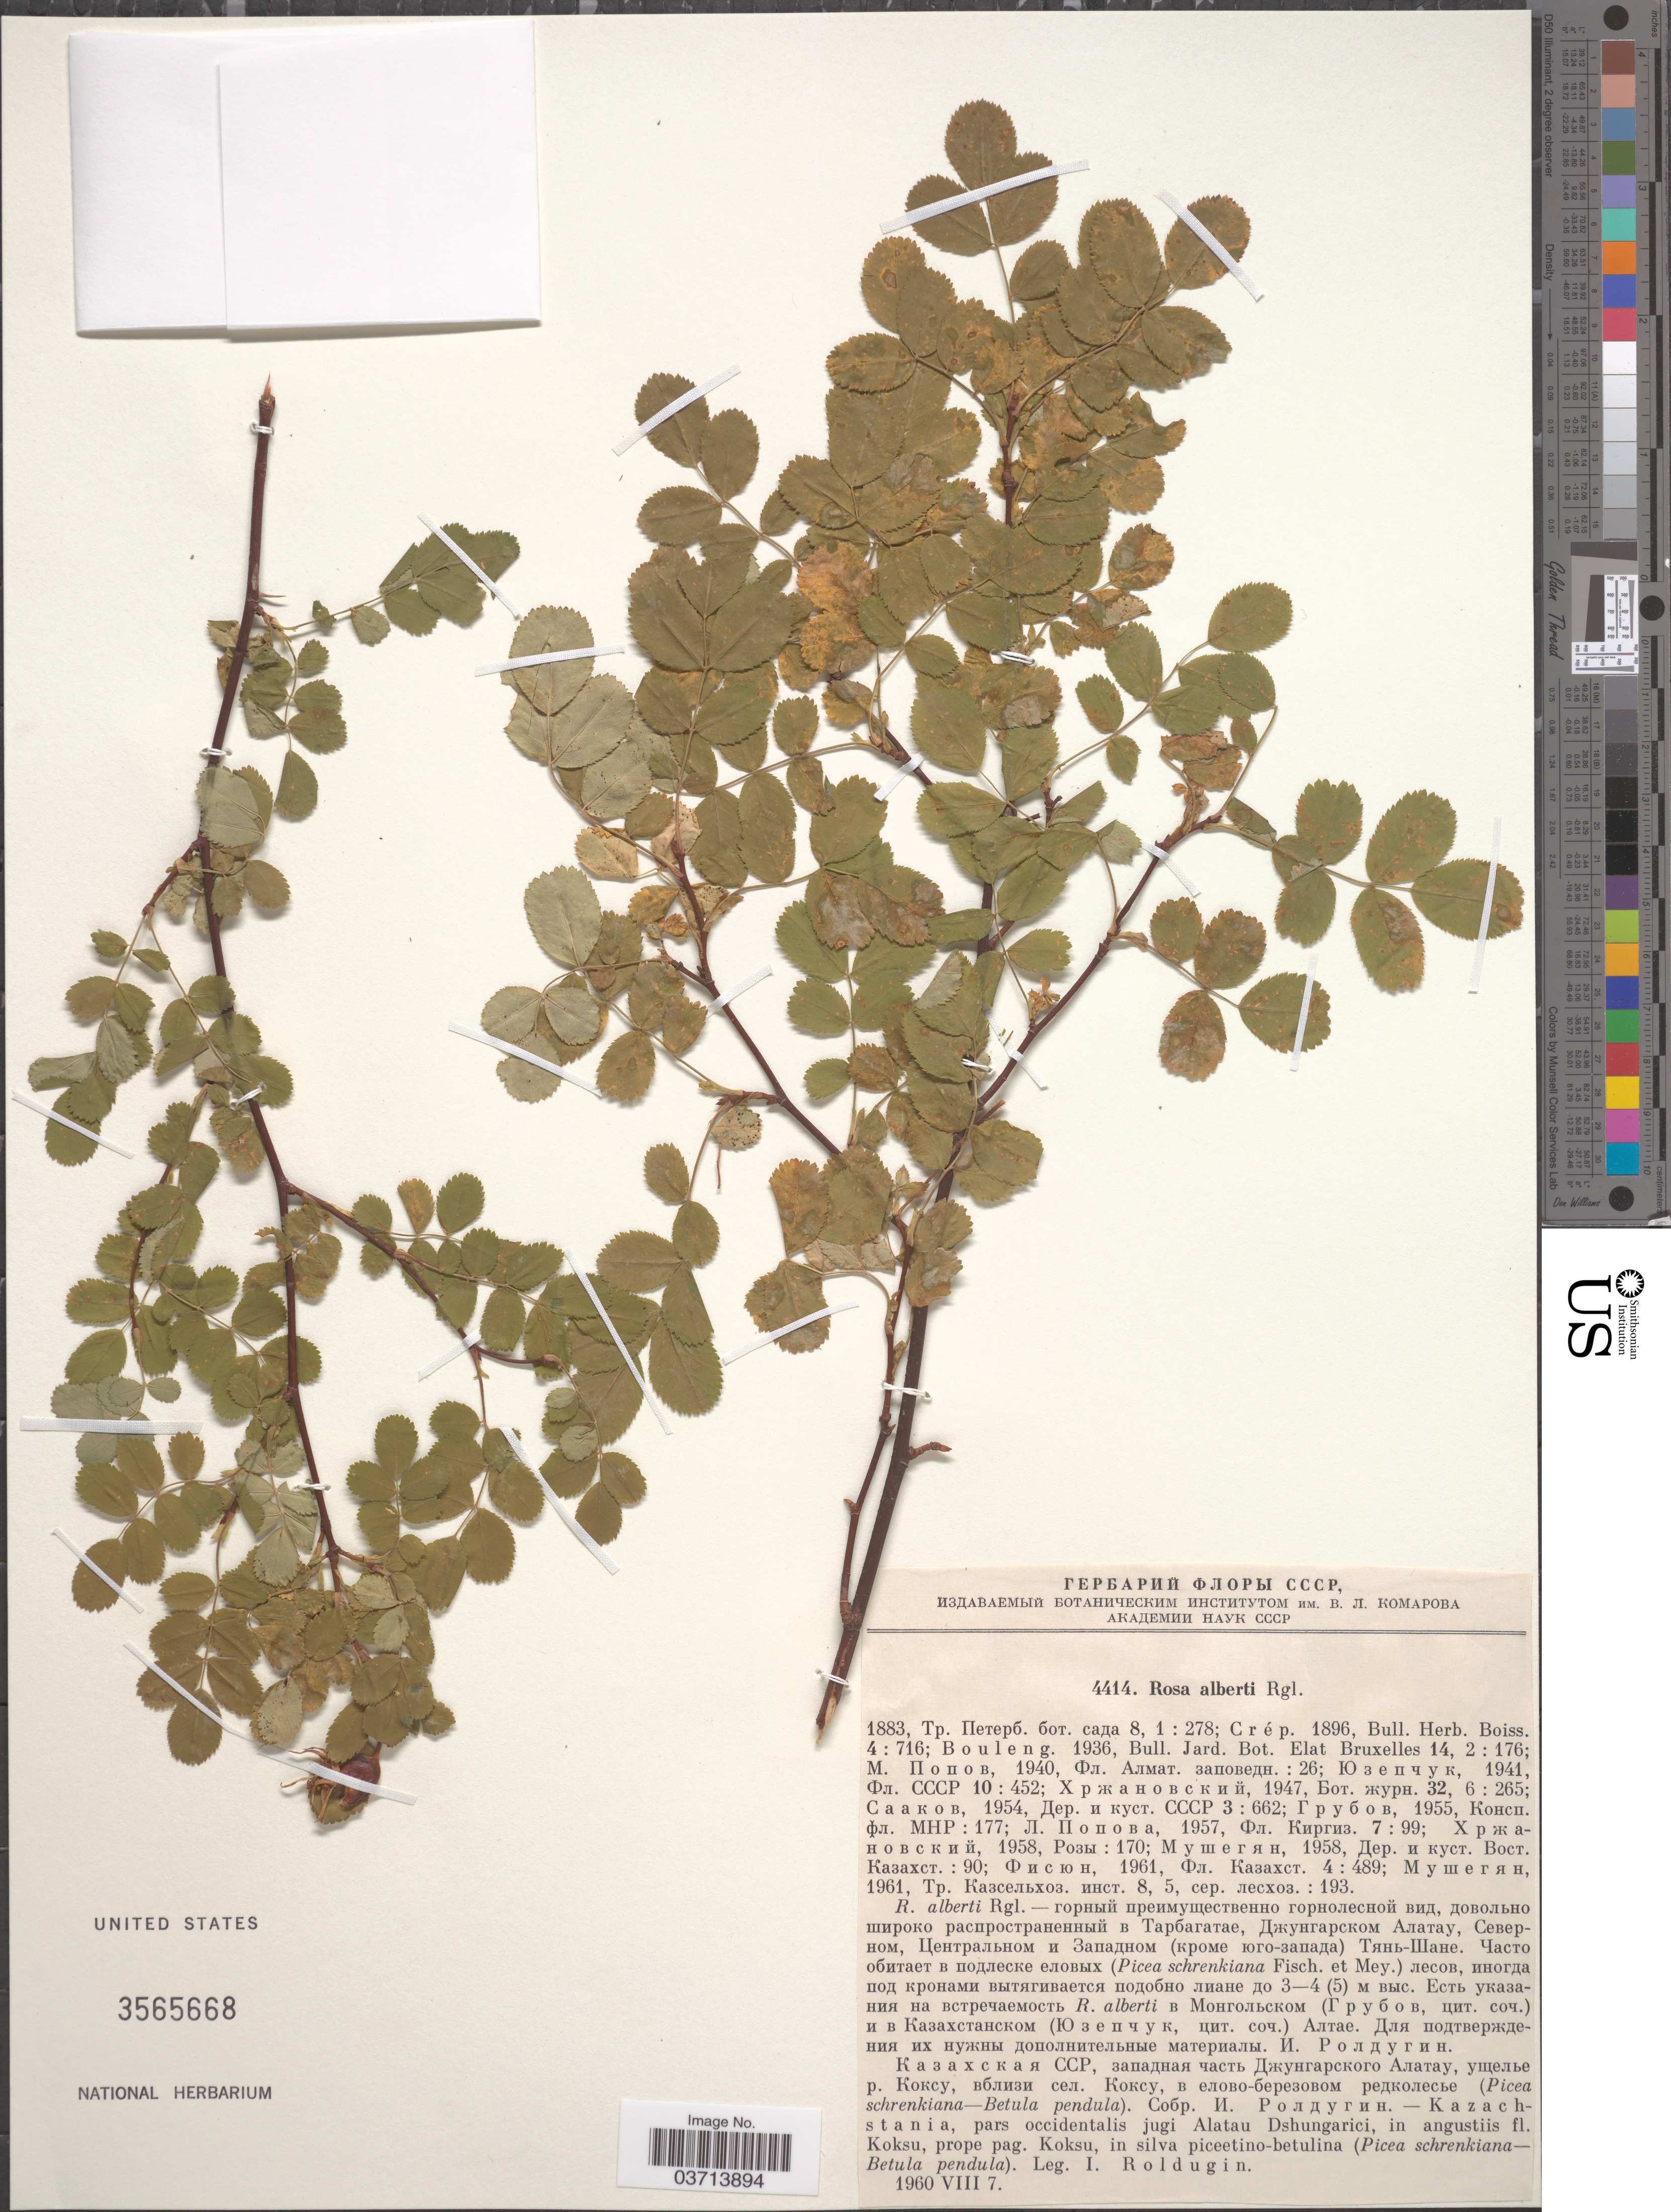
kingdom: Plantae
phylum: Tracheophyta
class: Magnoliopsida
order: Rosales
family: Rosaceae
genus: Rosa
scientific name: Rosa albertii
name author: Regel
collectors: I. Roldugin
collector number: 4414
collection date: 1960-08-07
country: Kazakhstan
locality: Kazachstania, pars occidentalis jugi Alatau Dshungarici, in angustiis fl. Koksu, prope pag. Koksu, in silva piceetino-betulina.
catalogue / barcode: US 3565668